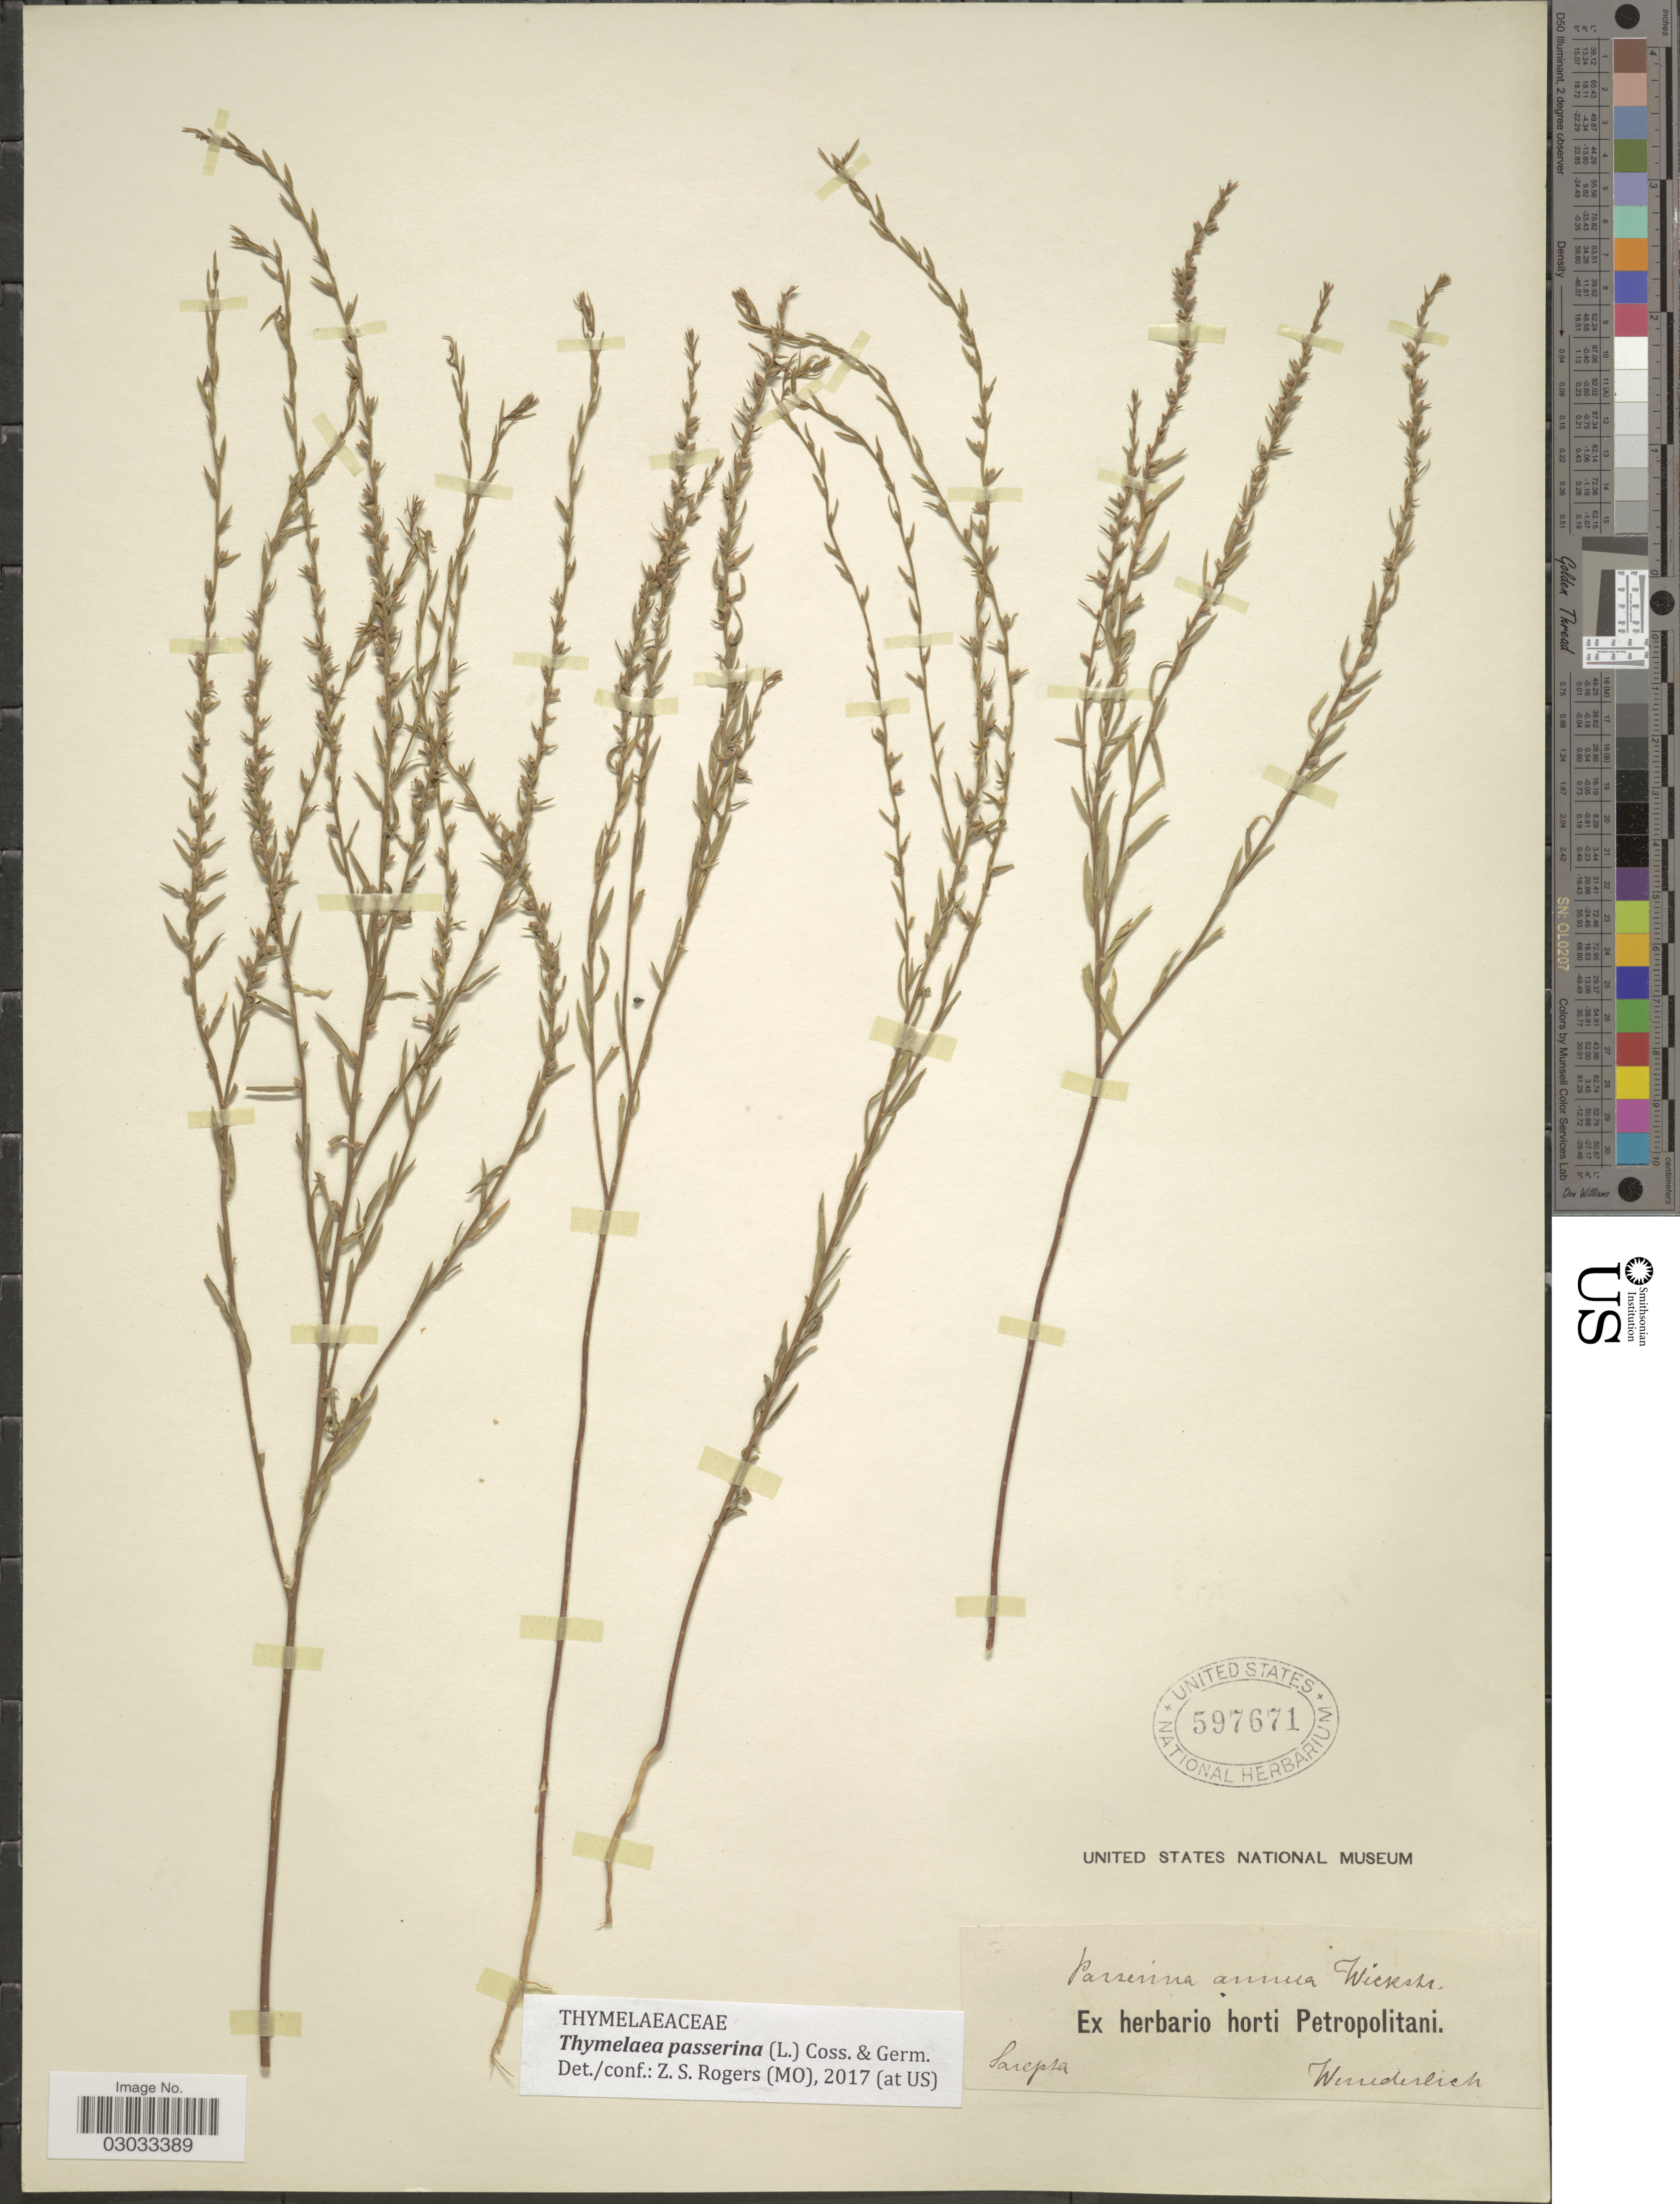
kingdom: Plantae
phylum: Tracheophyta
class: Magnoliopsida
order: Malvales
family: Thymelaeaceae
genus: Thymelaea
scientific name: Thymelaea passerina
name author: (L.) Coss. & Germ.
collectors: Wunderlich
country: Russian Federation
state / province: Volgograd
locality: Sarepta.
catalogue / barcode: US 597671